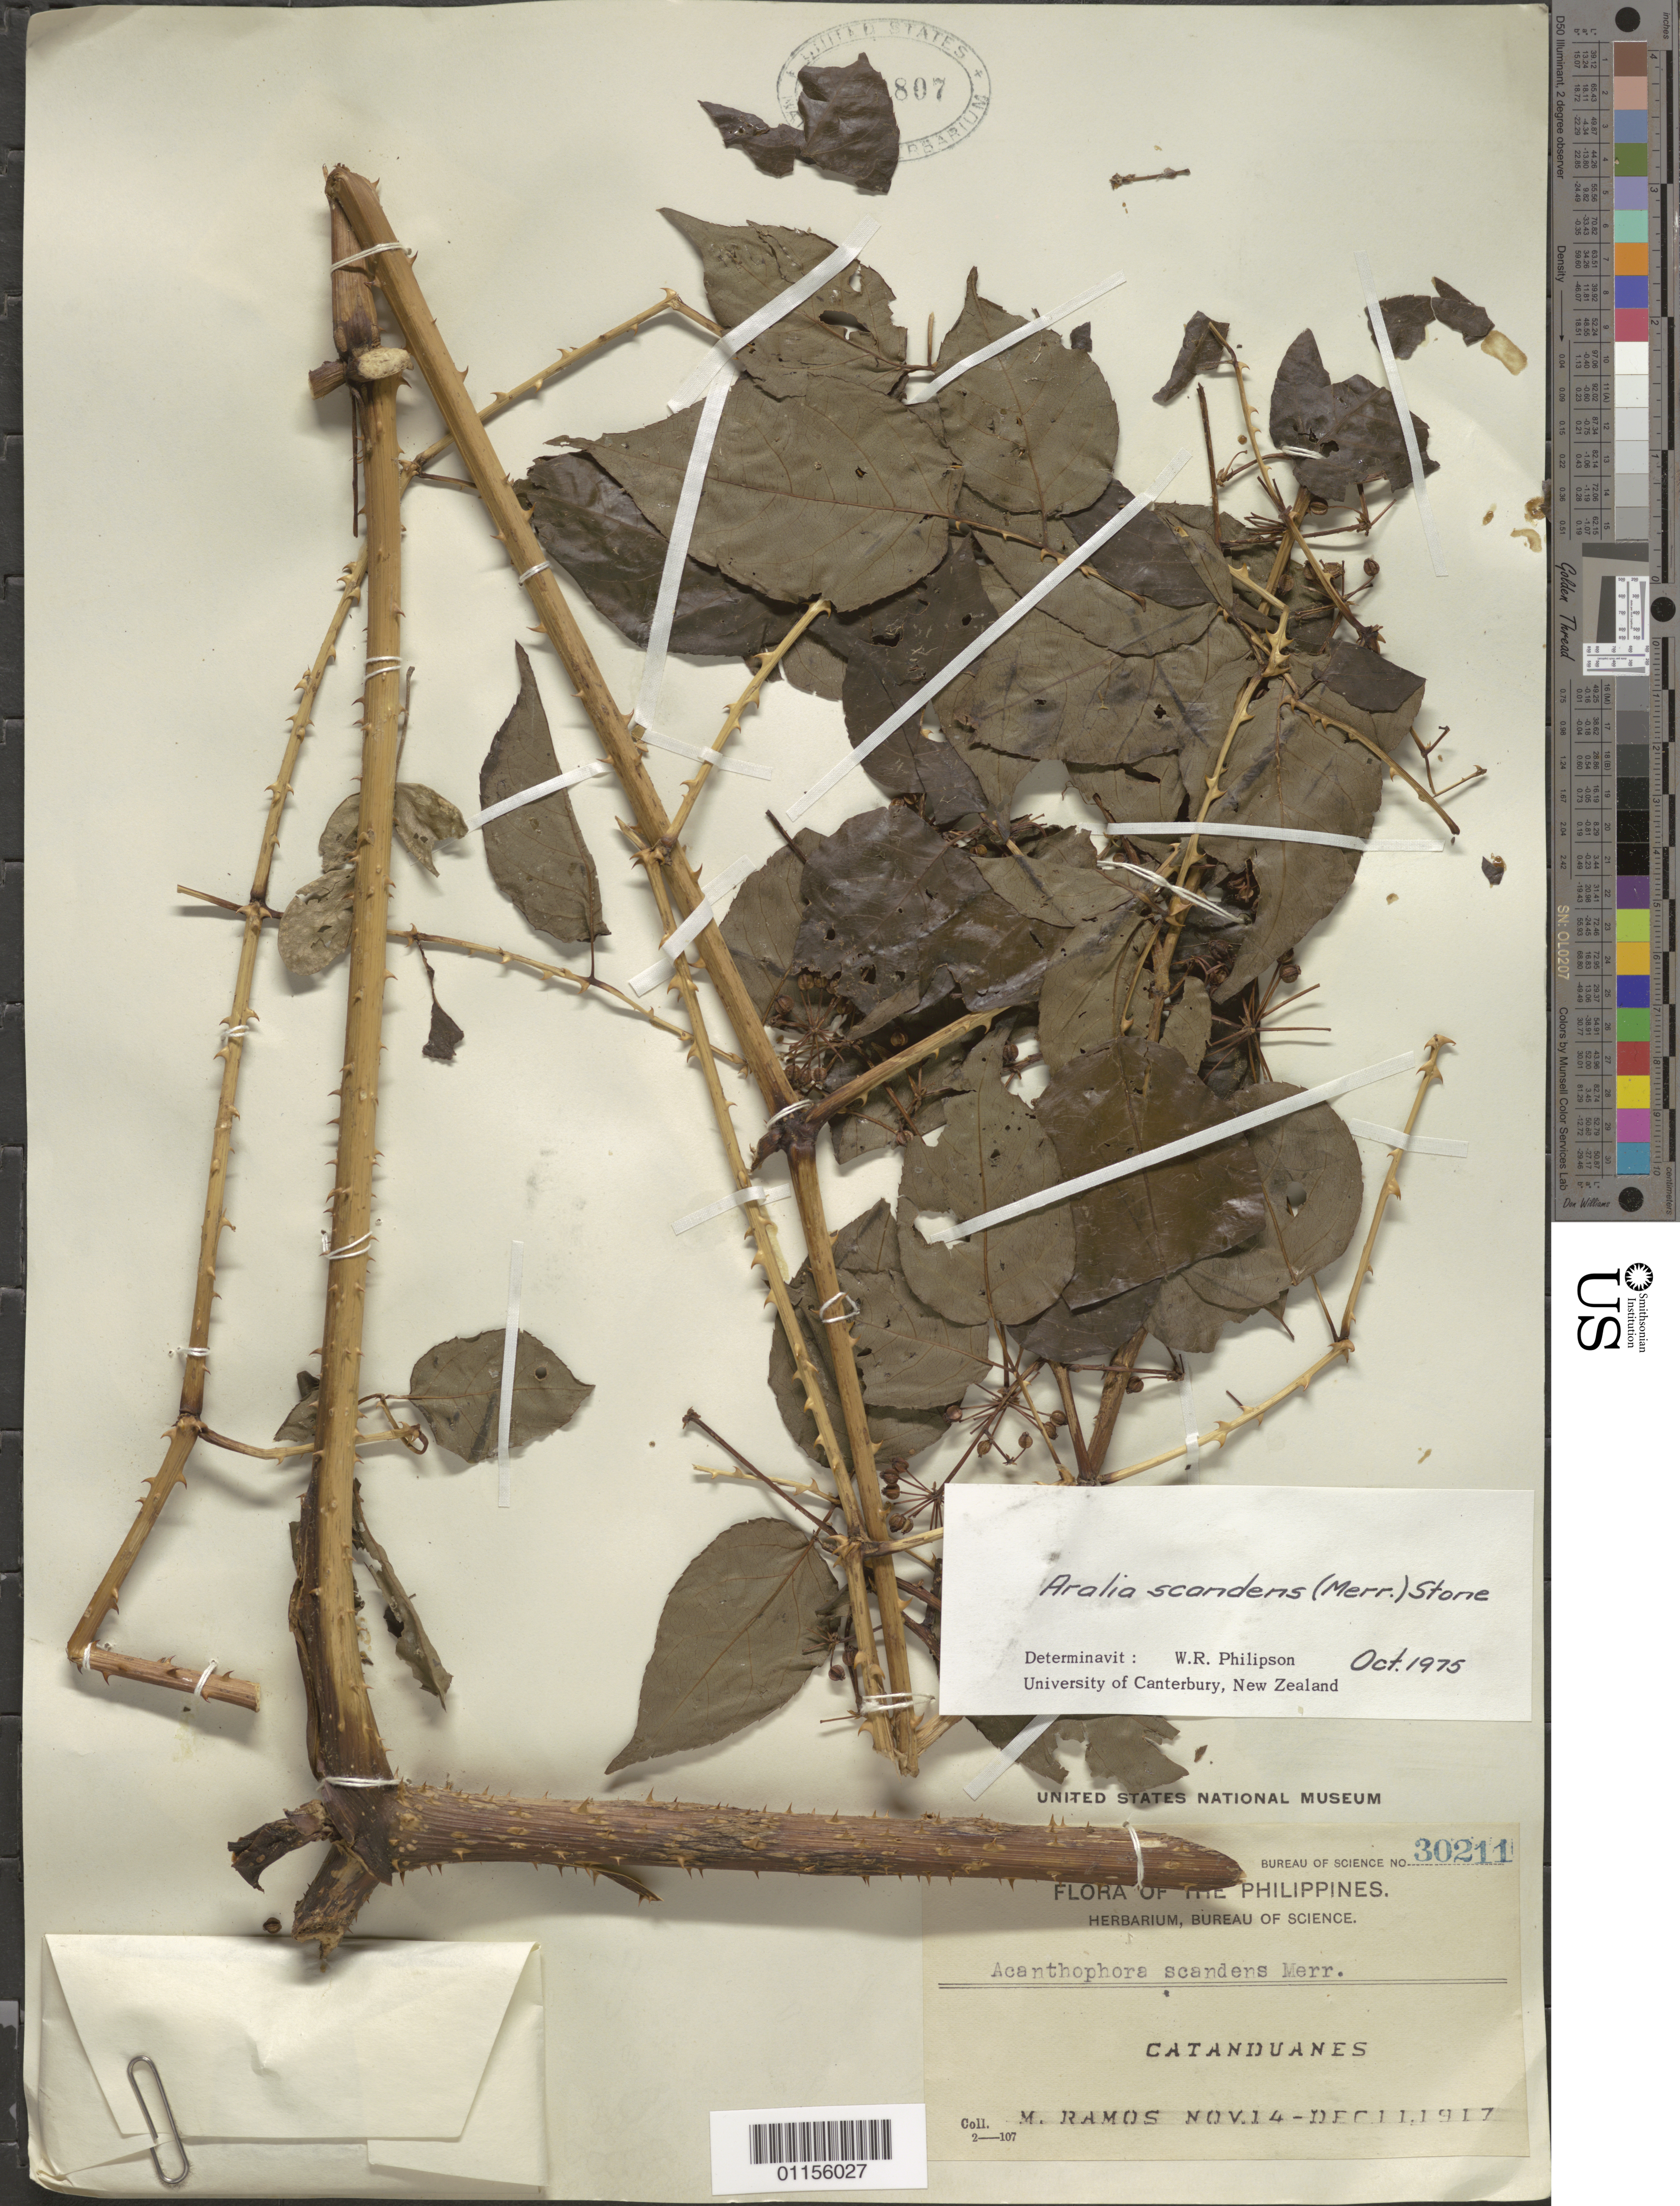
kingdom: Plantae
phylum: Tracheophyta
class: Magnoliopsida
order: Apiales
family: Araliaceae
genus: Aralia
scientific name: Aralia scandens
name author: (Merr.) Ha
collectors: M. Ramos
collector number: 30211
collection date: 1917-11-14/1917-12-11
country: Philippines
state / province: Bicol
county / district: Catanduanes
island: Catanduanes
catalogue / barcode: US 1292807